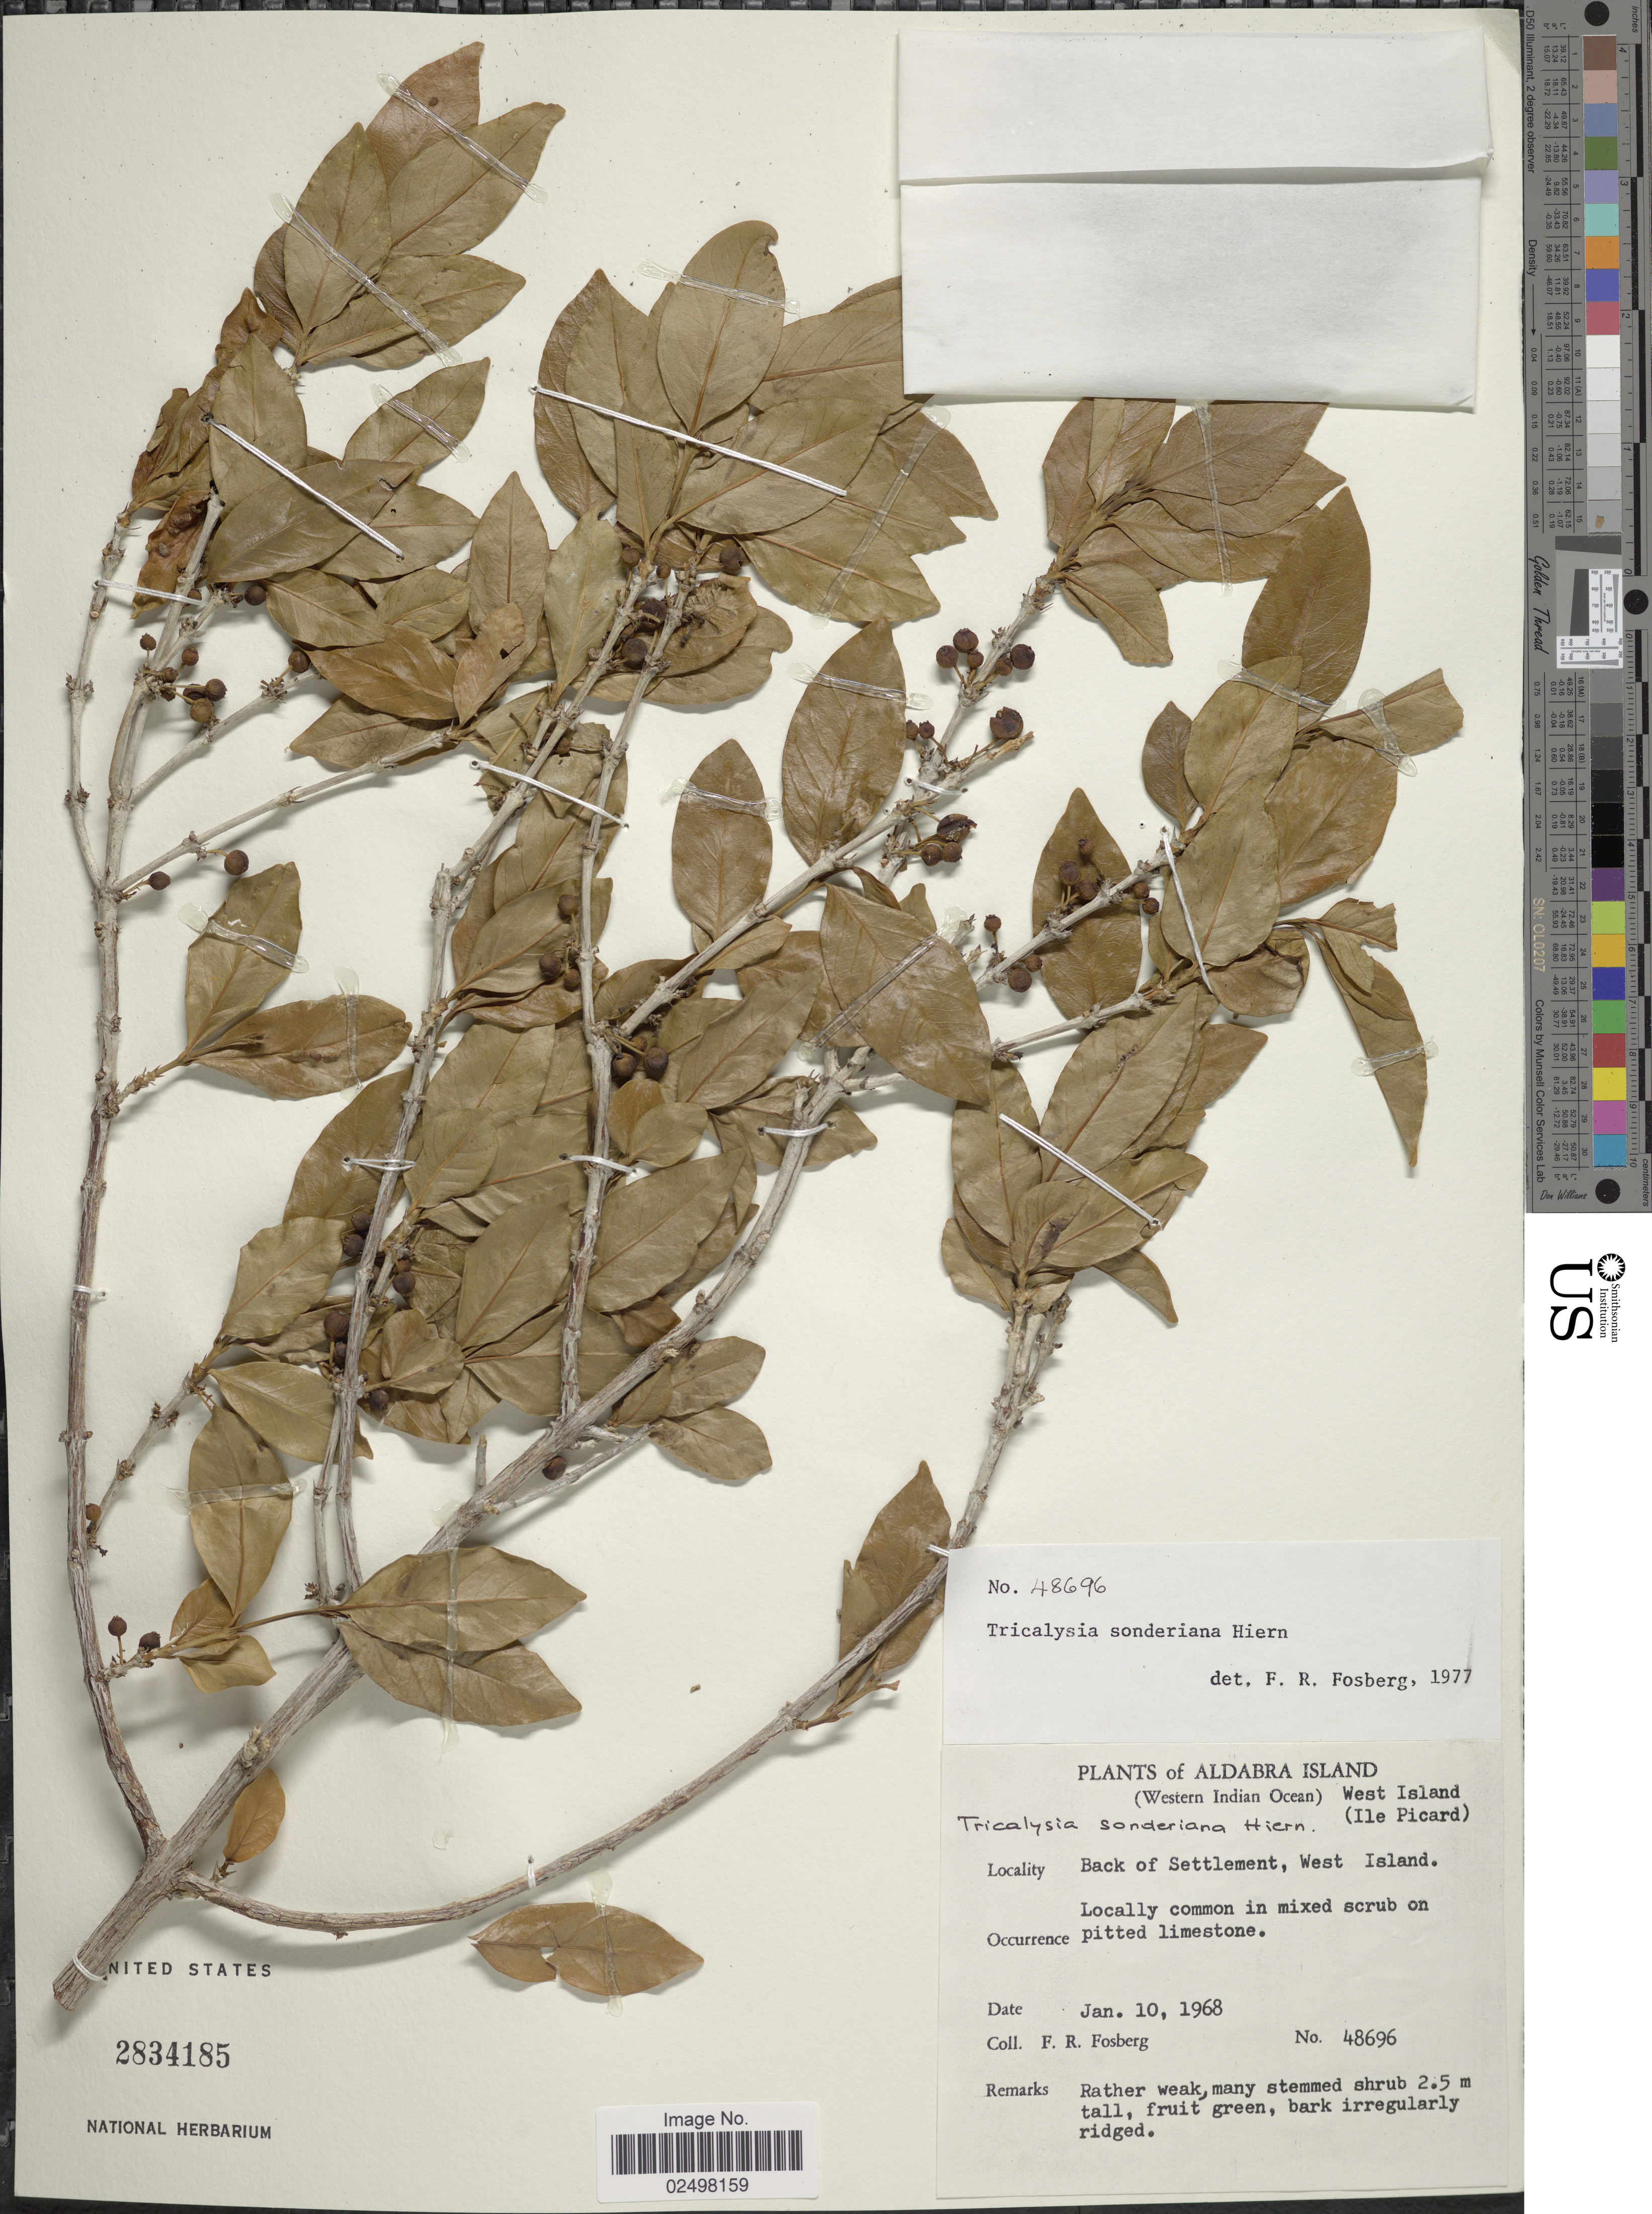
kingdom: Plantae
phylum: Tracheophyta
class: Magnoliopsida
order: Gentianales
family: Rubiaceae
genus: Tricalysia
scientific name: Tricalysia sonderiana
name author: Hiern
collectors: F. R. Fosberg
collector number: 48696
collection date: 1968-01-10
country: Seychelles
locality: Aldabra Island (Western Indian Ocean), West Island (Ile Picard), back of Settlement, West Island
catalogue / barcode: US 2834185